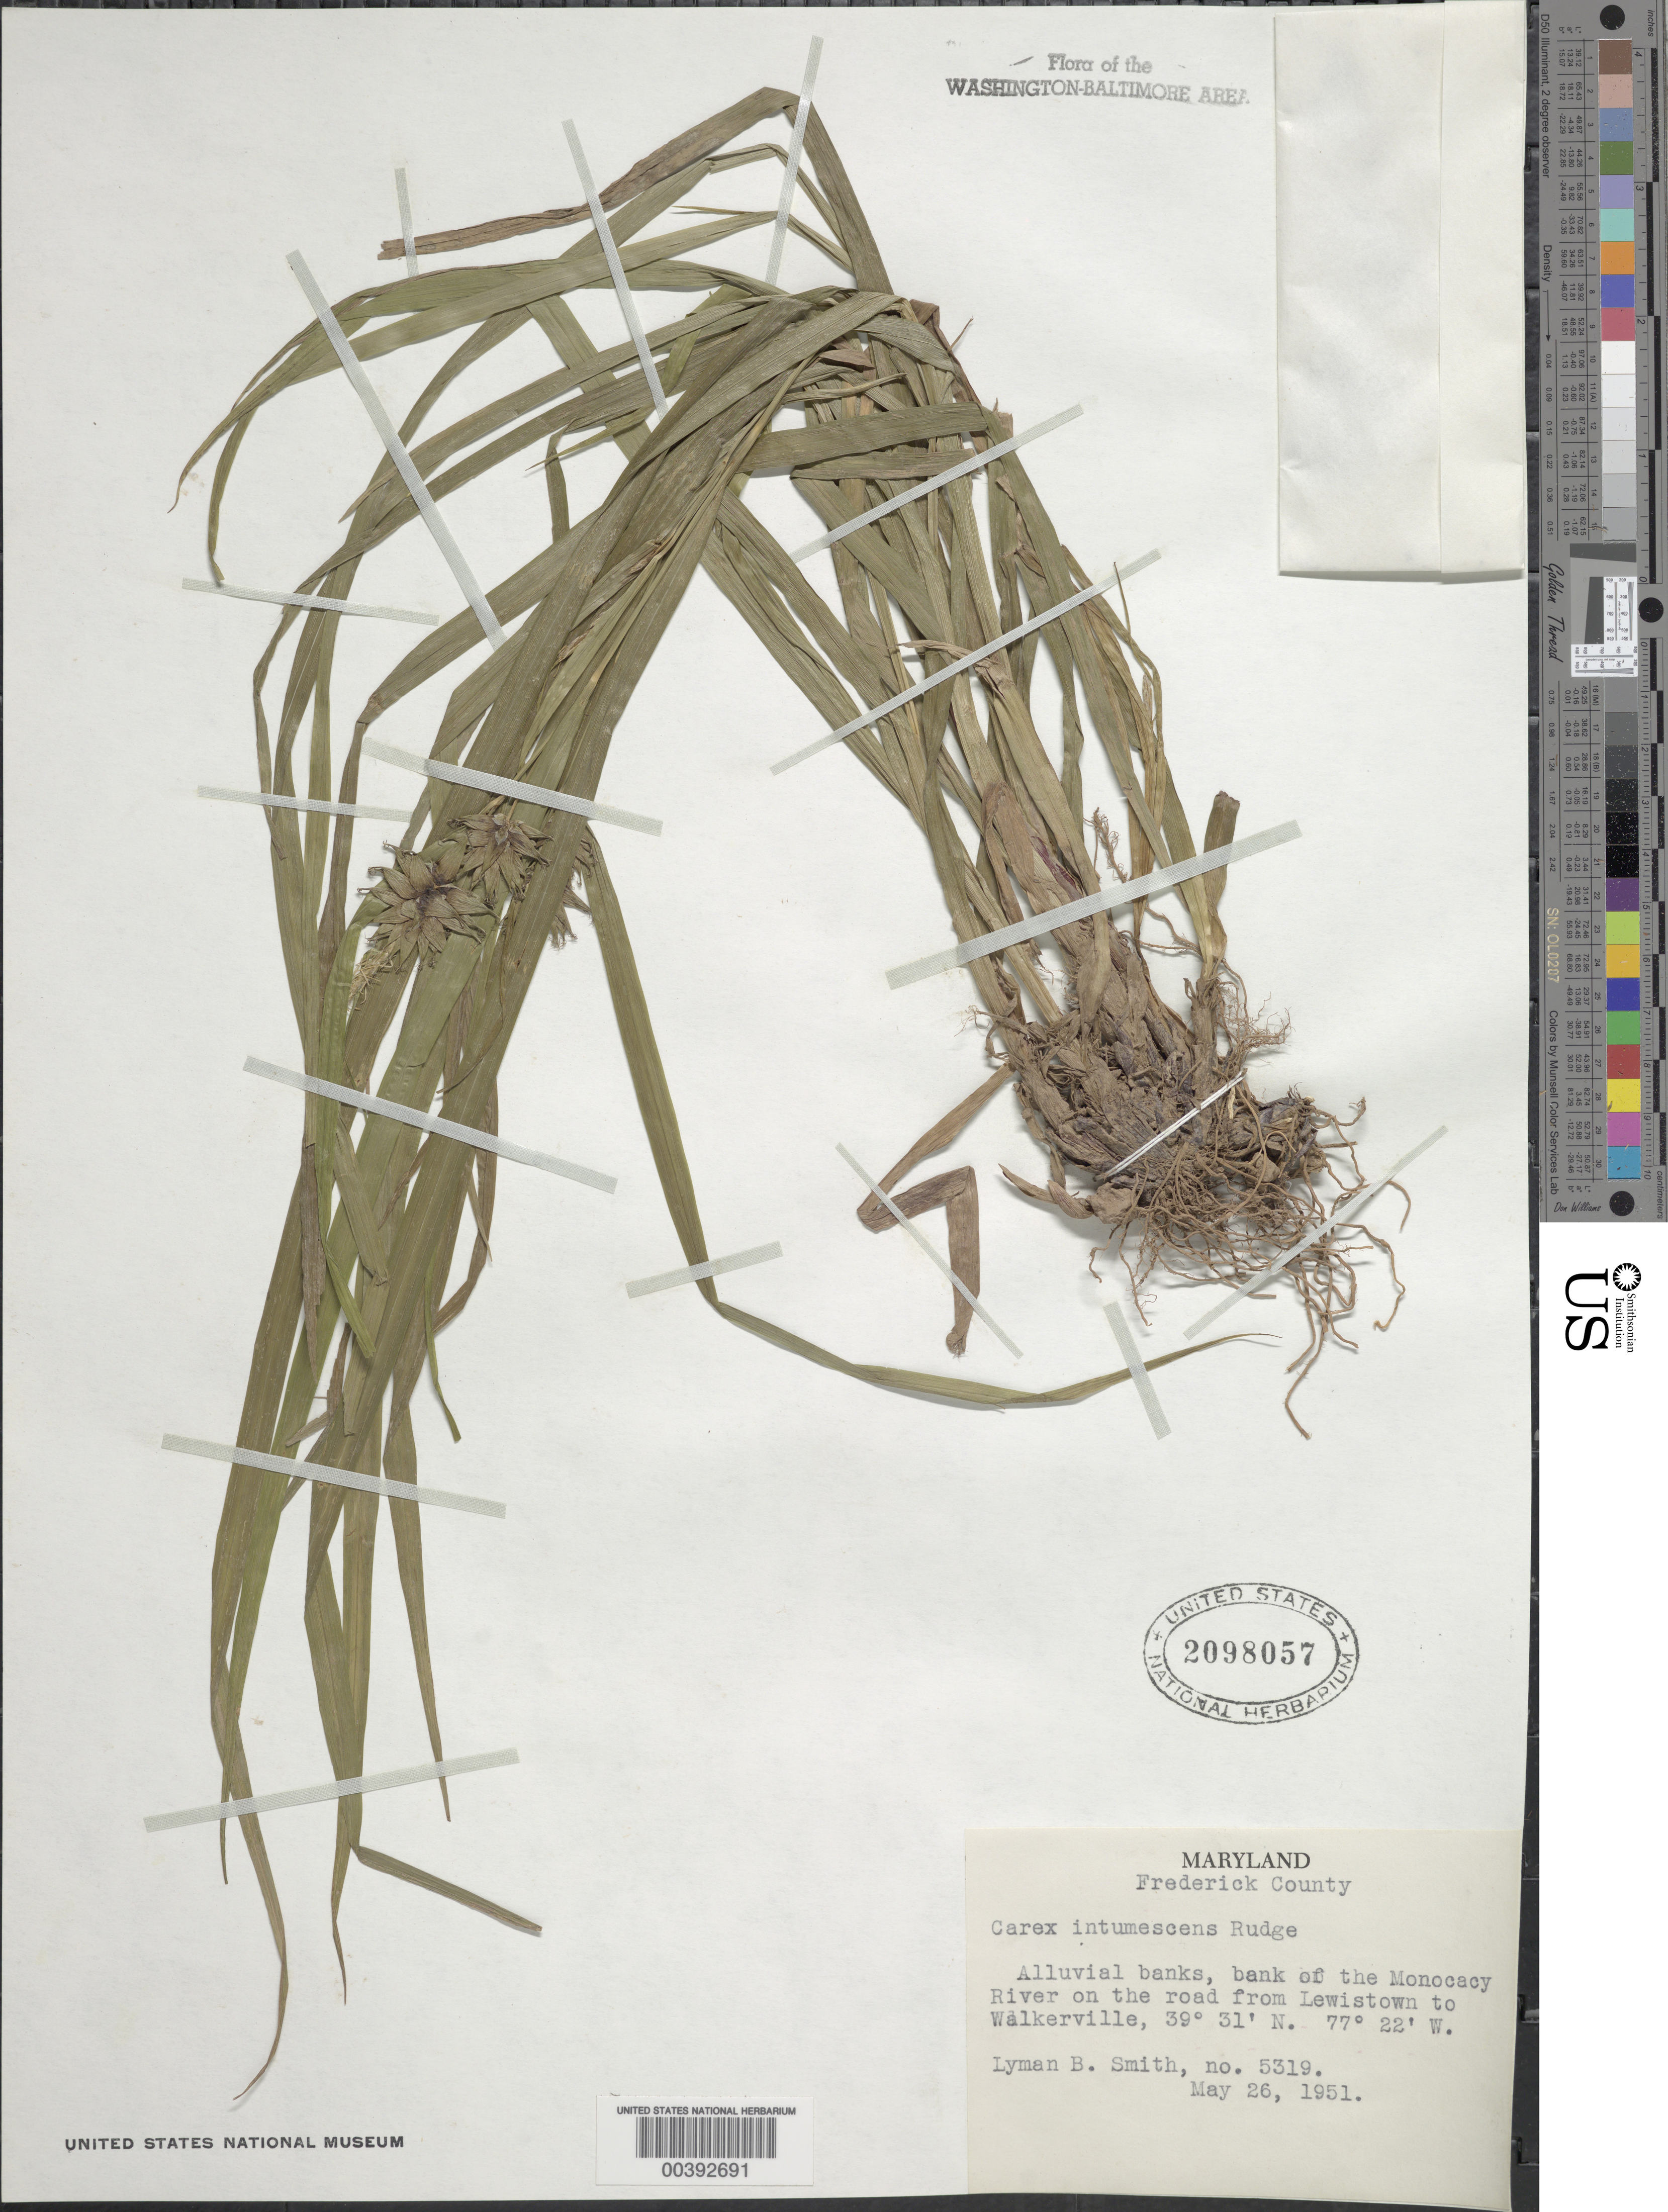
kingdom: Plantae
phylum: Tracheophyta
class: Liliopsida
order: Poales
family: Cyperaceae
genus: Carex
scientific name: Carex intumescens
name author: Rudge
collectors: L. Smith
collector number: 5319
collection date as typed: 26 May 1951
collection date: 1951-05-26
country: United States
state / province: Maryland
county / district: Frederick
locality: Monocacy River, Lewistown to Walkerville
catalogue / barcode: US 2098057